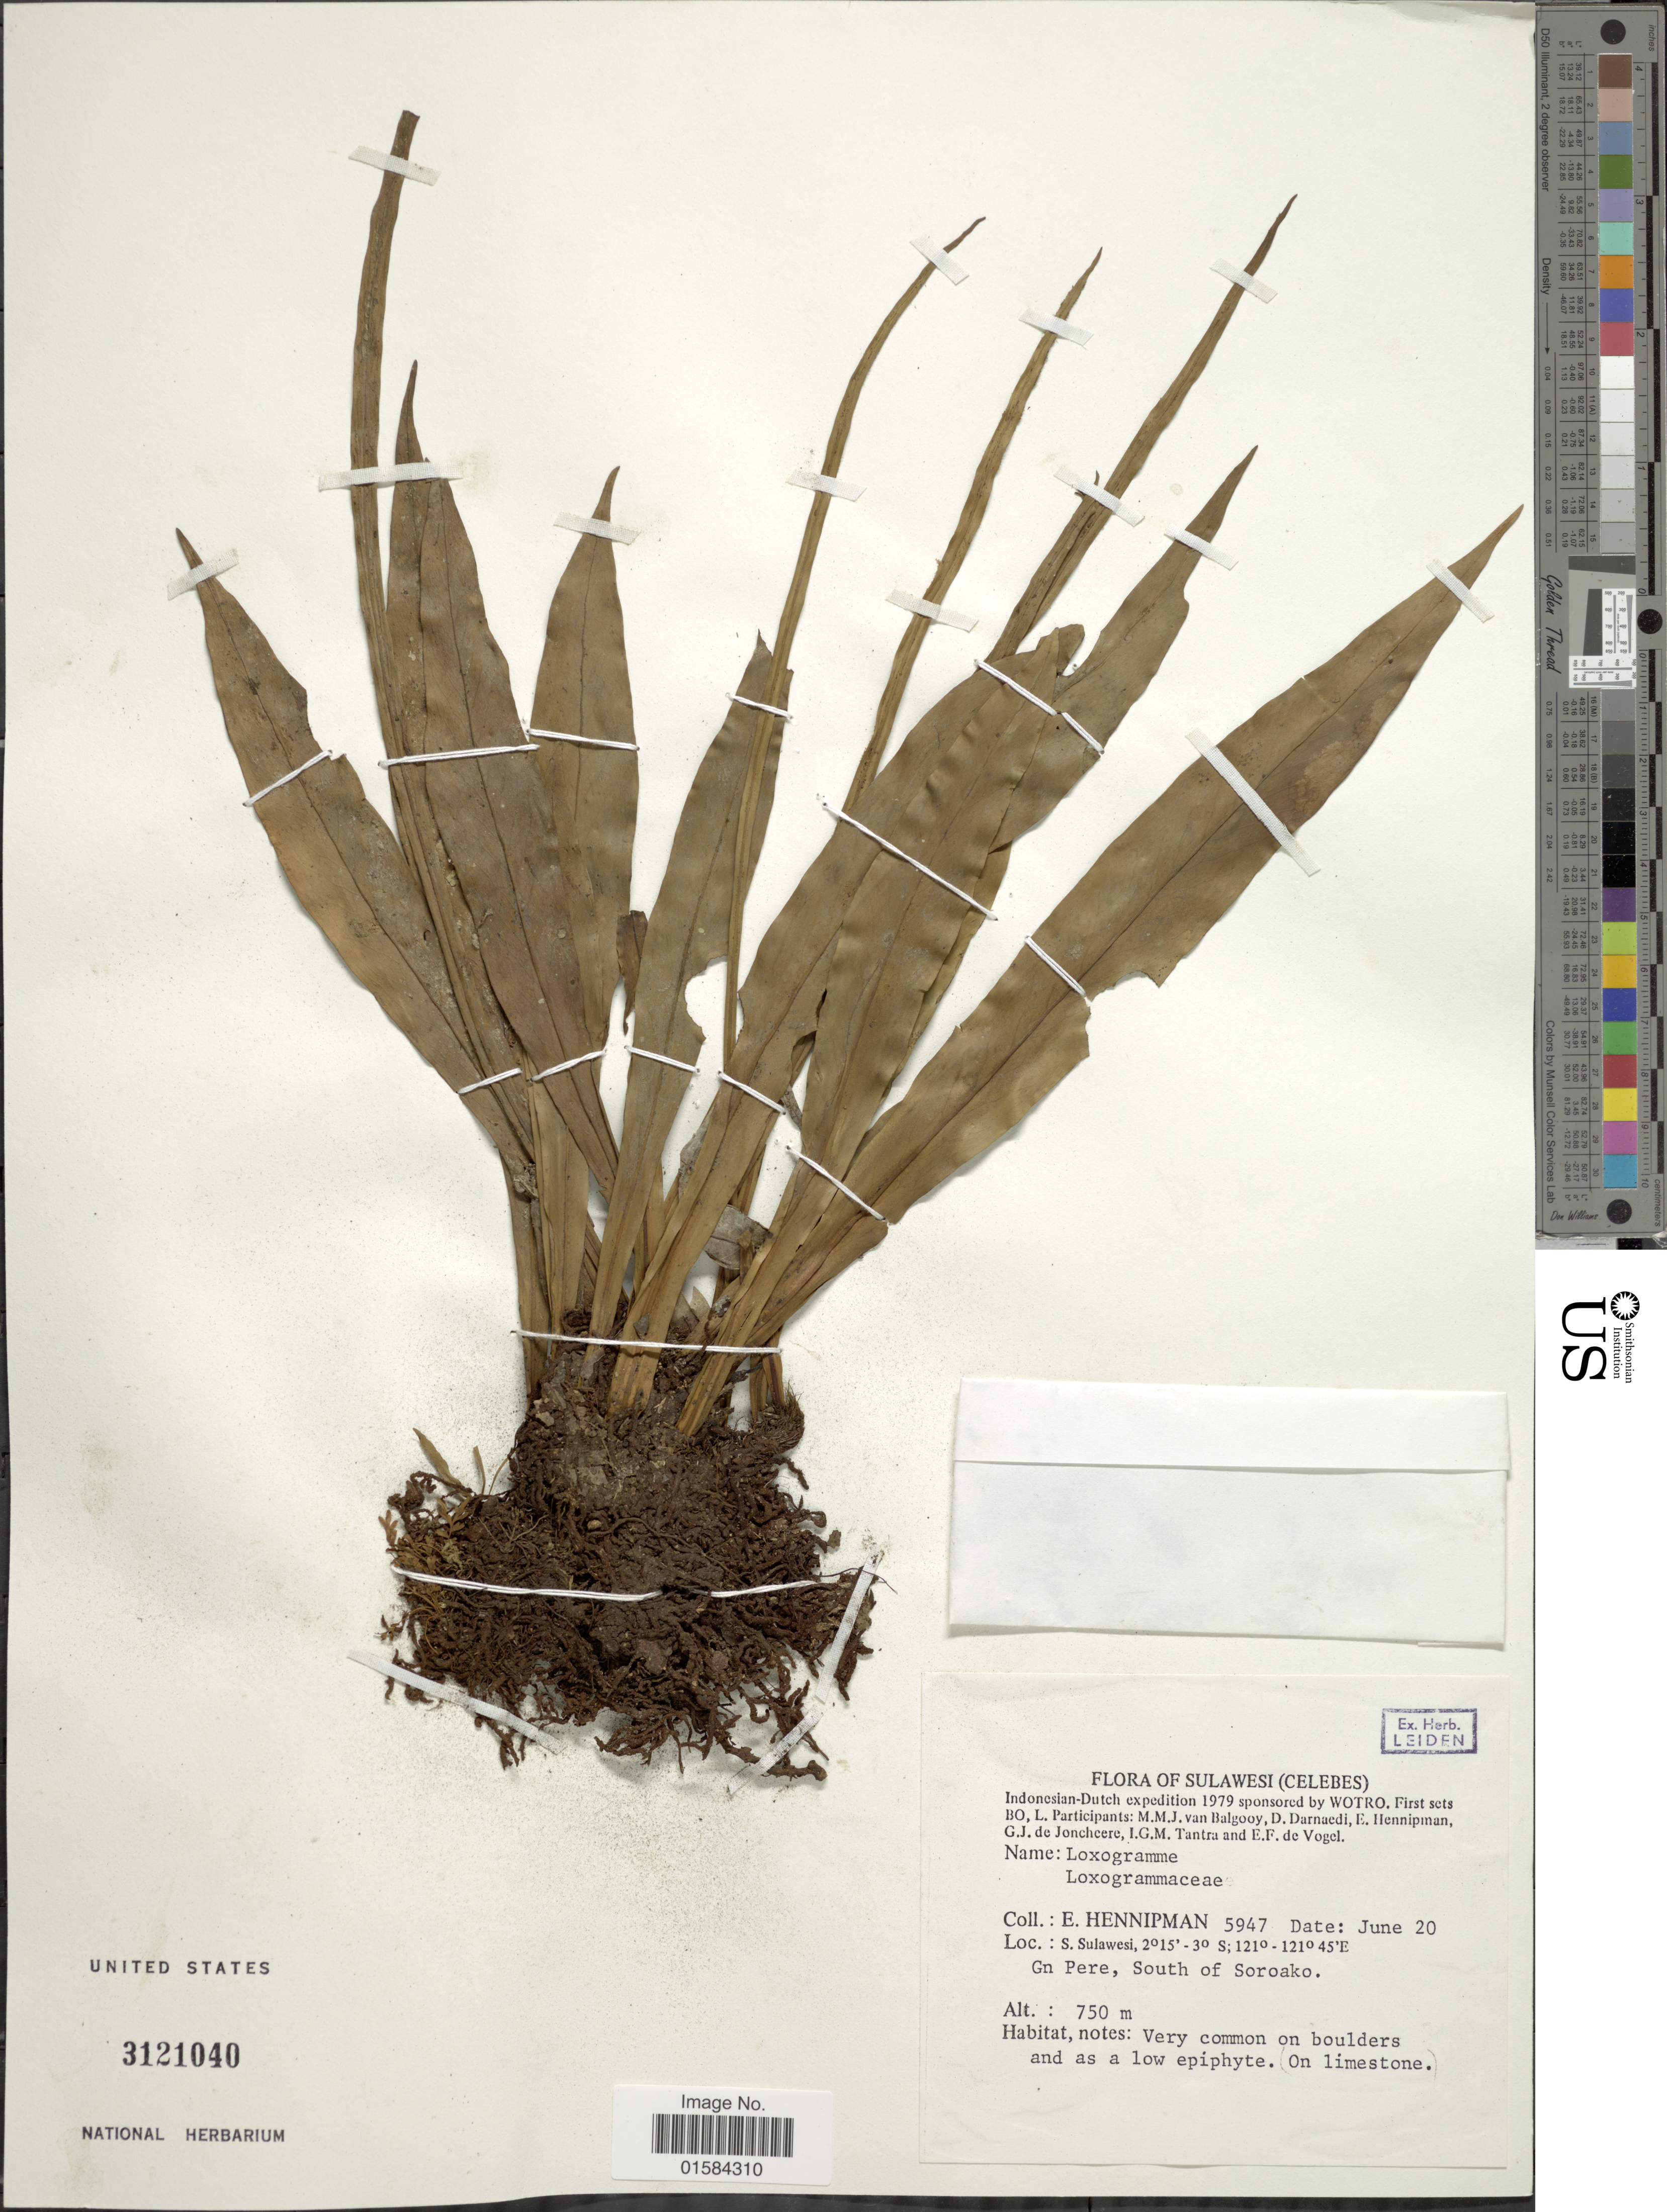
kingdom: Plantae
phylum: Tracheophyta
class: Polypodiopsida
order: Polypodiales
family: Polypodiaceae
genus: Loxogramme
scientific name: Loxogramme sp.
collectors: E. Hennipman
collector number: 5947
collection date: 1979-06-20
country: Indonesia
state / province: Sulawesi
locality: Sulawesi (Celebes), S. Sulawesi, Gn Pere, south of Soroako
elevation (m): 750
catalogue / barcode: US 3121040